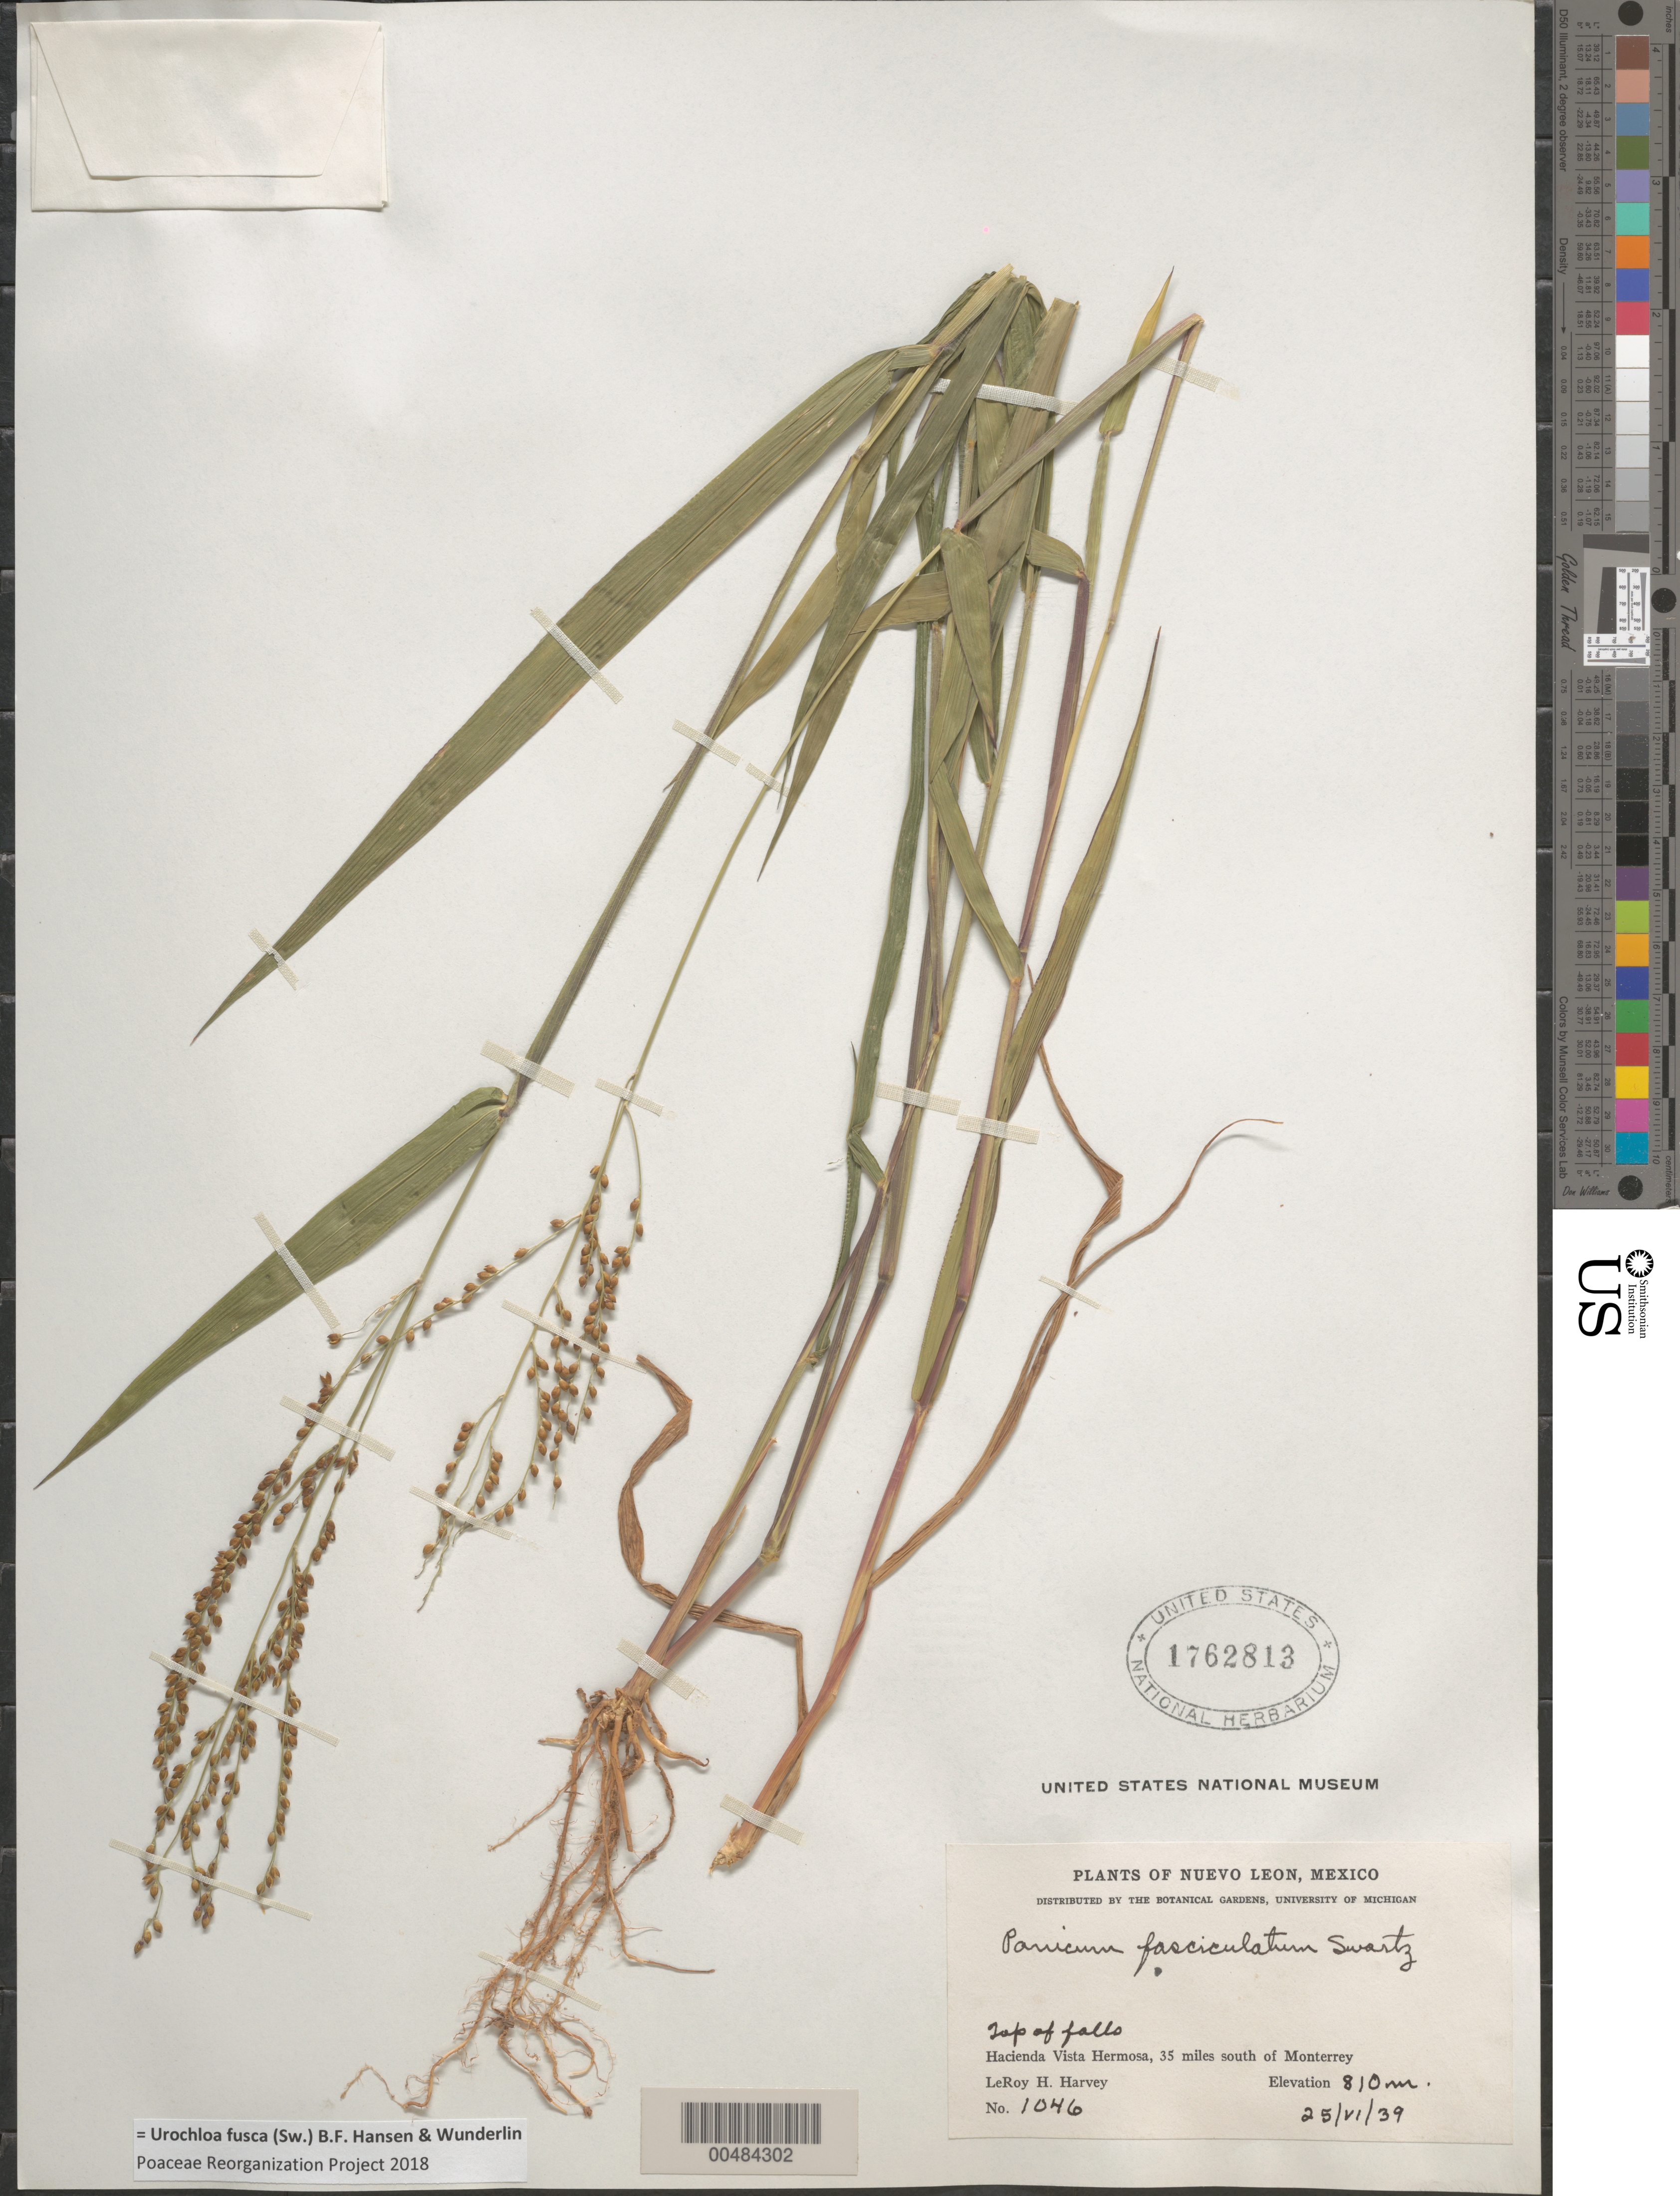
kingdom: Plantae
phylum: Tracheophyta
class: Liliopsida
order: Poales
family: Poaceae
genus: Brachiaria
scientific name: Brachiaria fasciculata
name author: (Sw.) Parodi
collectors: L. H. Harvey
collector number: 1046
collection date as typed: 25 Jun 1939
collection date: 1939-06-25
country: Mexico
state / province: Nuevo León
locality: Hacienda Vista Hermosa, 35 mi S of Monterrey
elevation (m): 810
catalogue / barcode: US 1762813